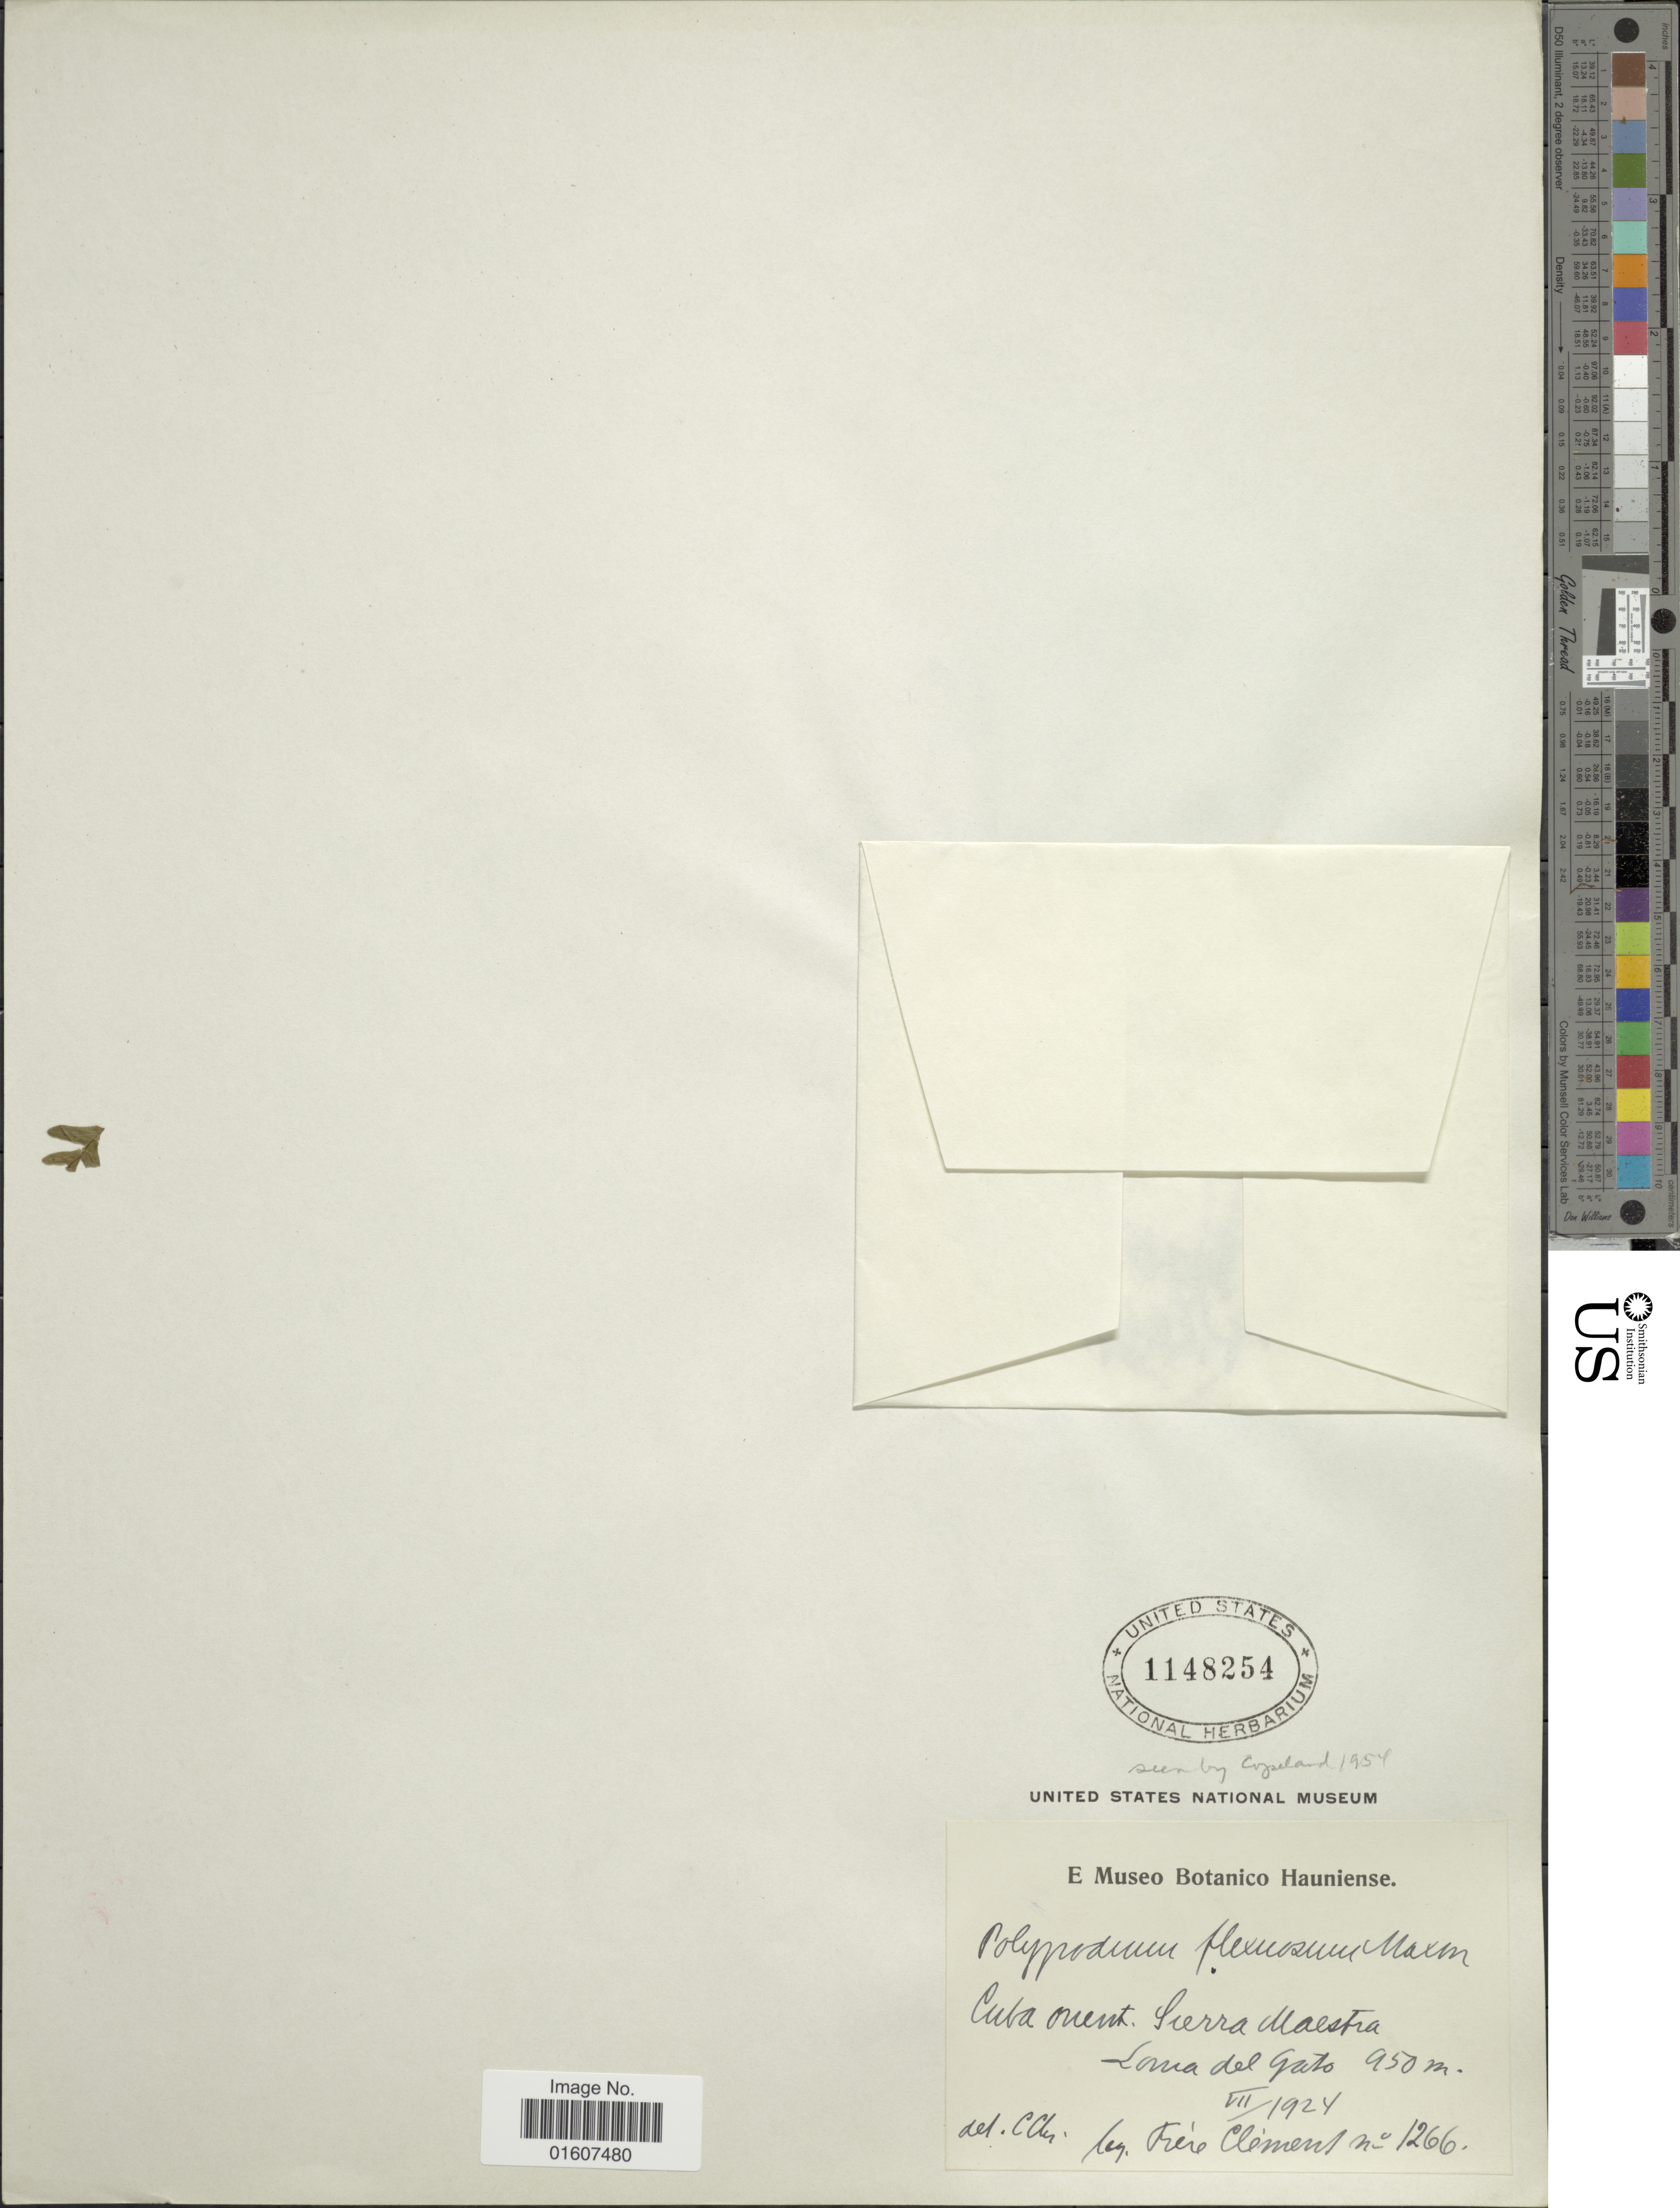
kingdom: Plantae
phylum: Tracheophyta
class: Polypodiopsida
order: Polypodiales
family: Polypodiaceae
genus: Terpsichore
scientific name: Terpsichore flexuosa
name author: (Maxon) A.R. Sm.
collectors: B. Clement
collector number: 1266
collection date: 1924-07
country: Cuba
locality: Cuba Orient. Sierra Maestra, Loma del Gato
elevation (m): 950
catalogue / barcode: US 1148254